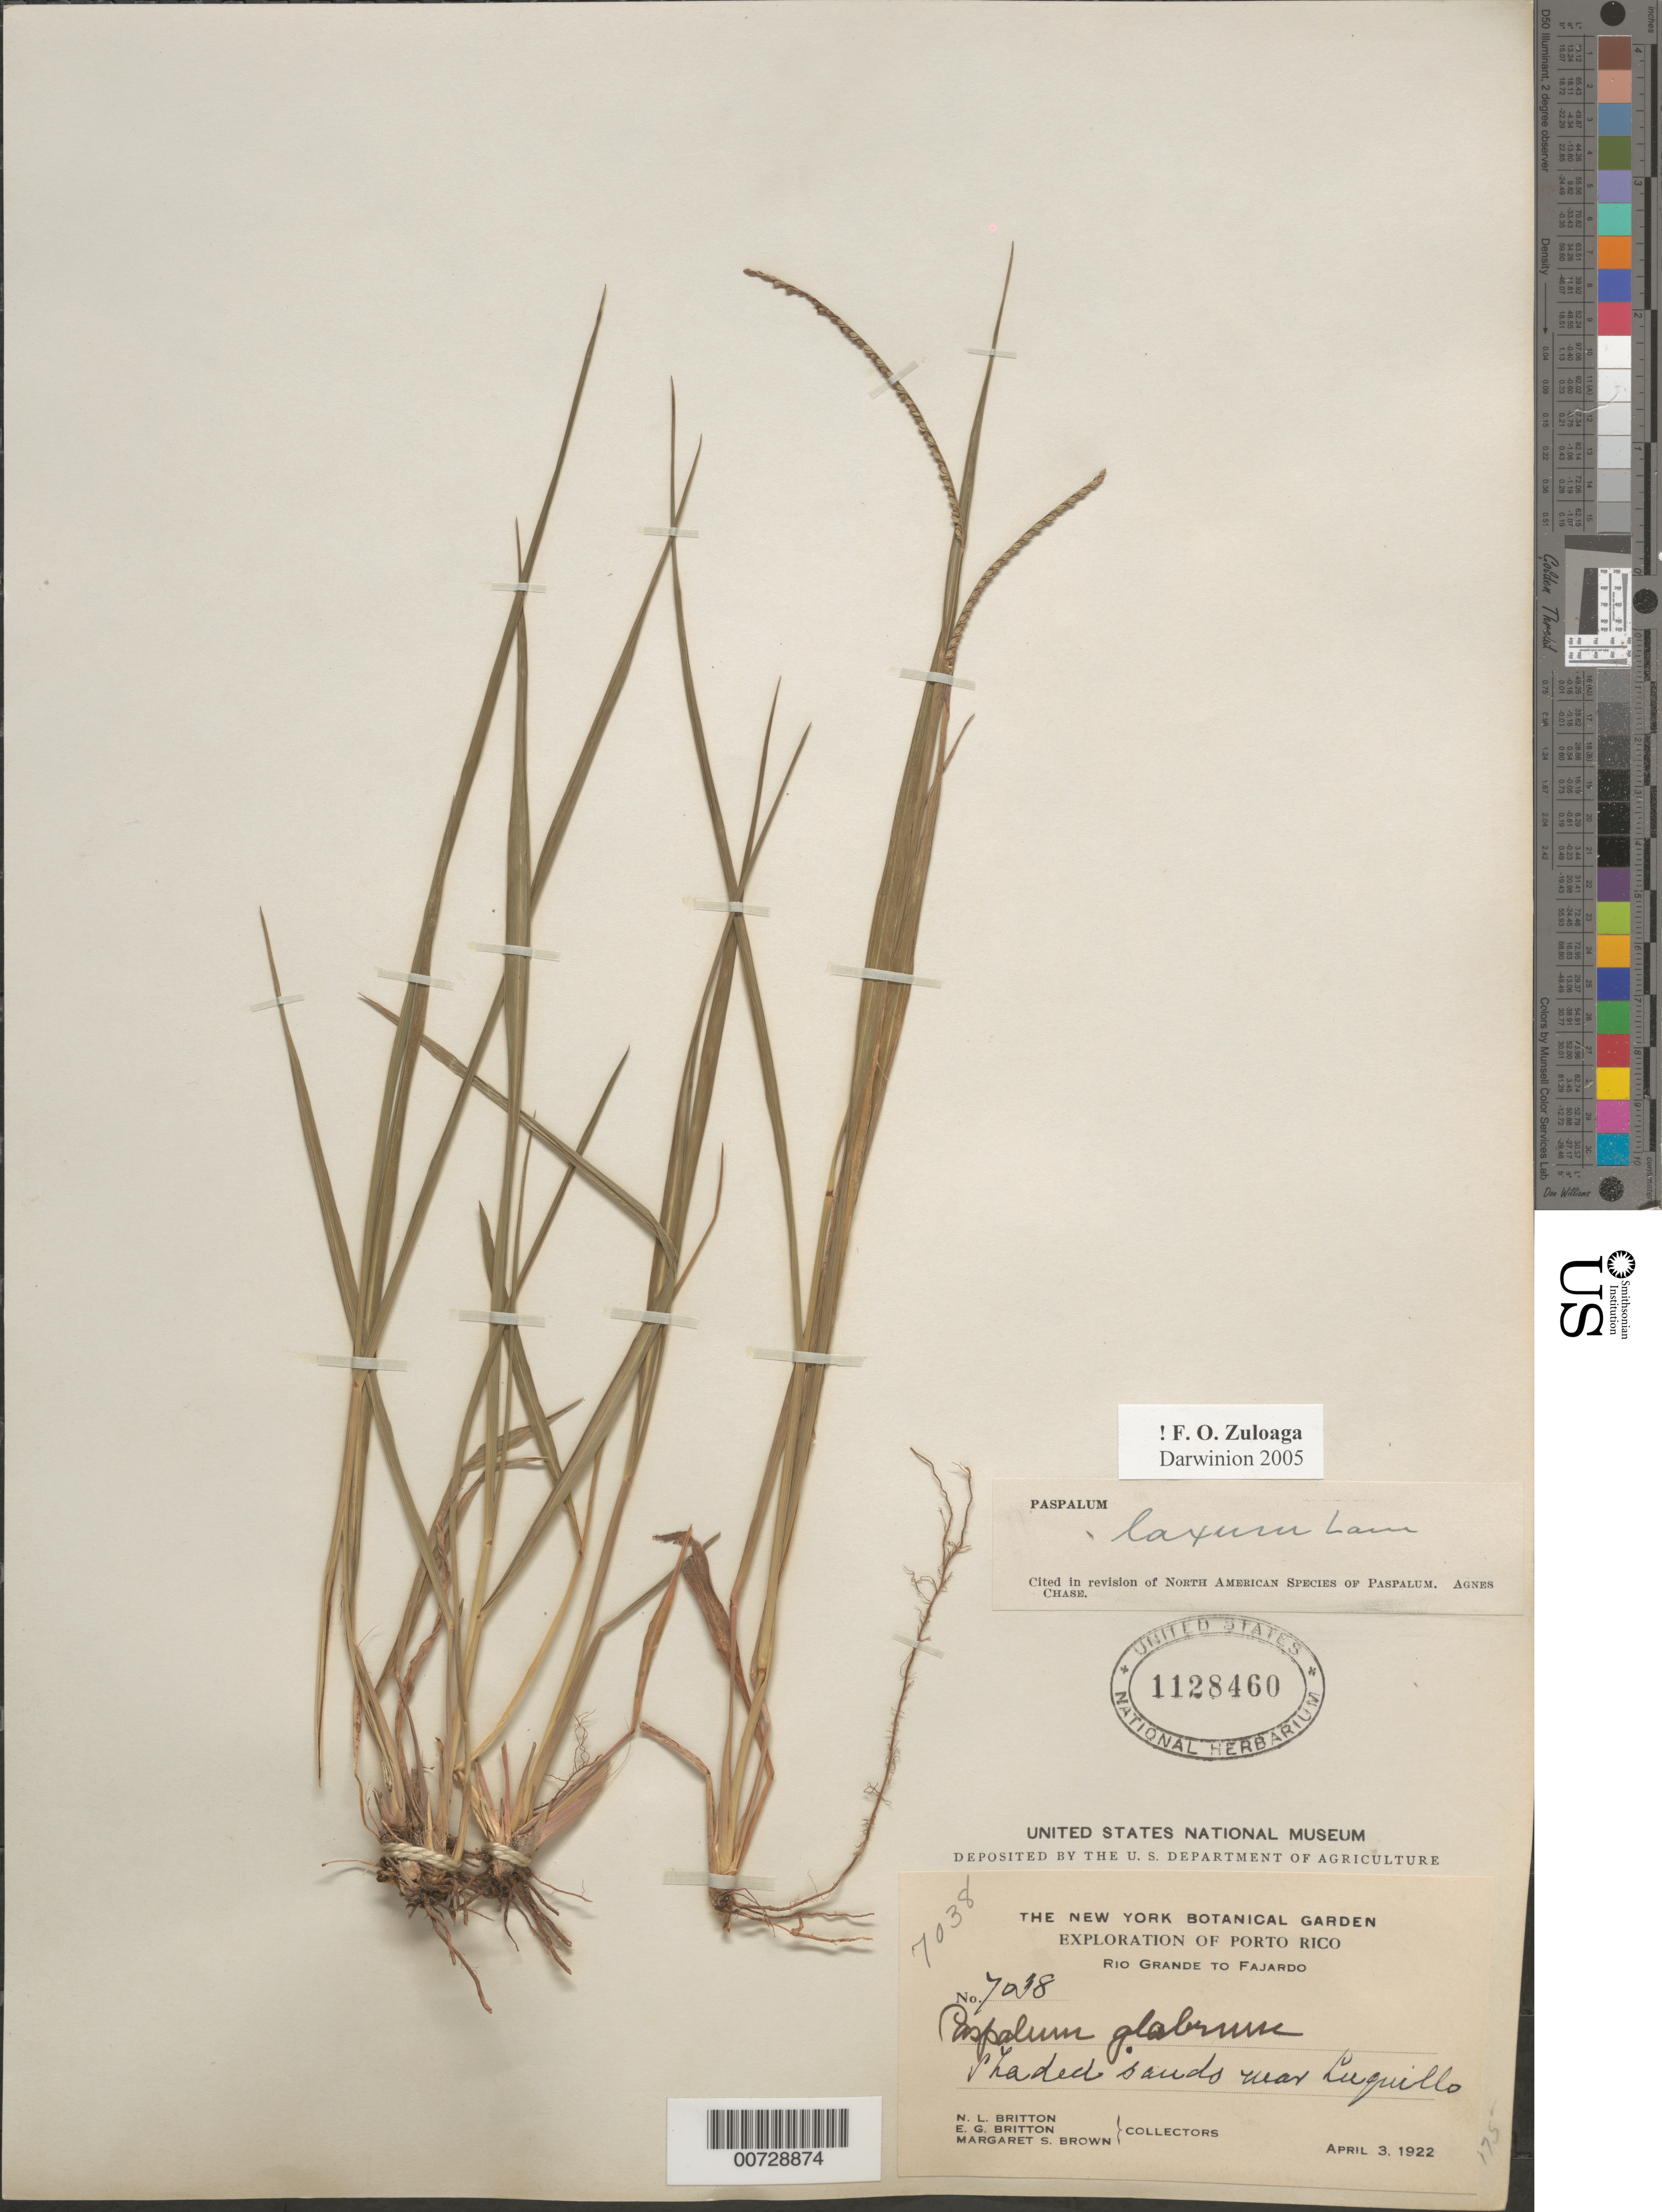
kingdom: Plantae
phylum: Tracheophyta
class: Liliopsida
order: Poales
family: Poaceae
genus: Paspalum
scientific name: Paspalum laxum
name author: Lam.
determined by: Chase, [M.] Agnes, (US)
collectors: N. Britton, E. G. Britton & M. S. Brown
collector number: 7038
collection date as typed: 03 Apr 1922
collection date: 1922-04-03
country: Puerto Rico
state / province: Luquillo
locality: Rio Grande to Fajardo, near Luquillo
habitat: Shaded sands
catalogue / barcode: US 1128460